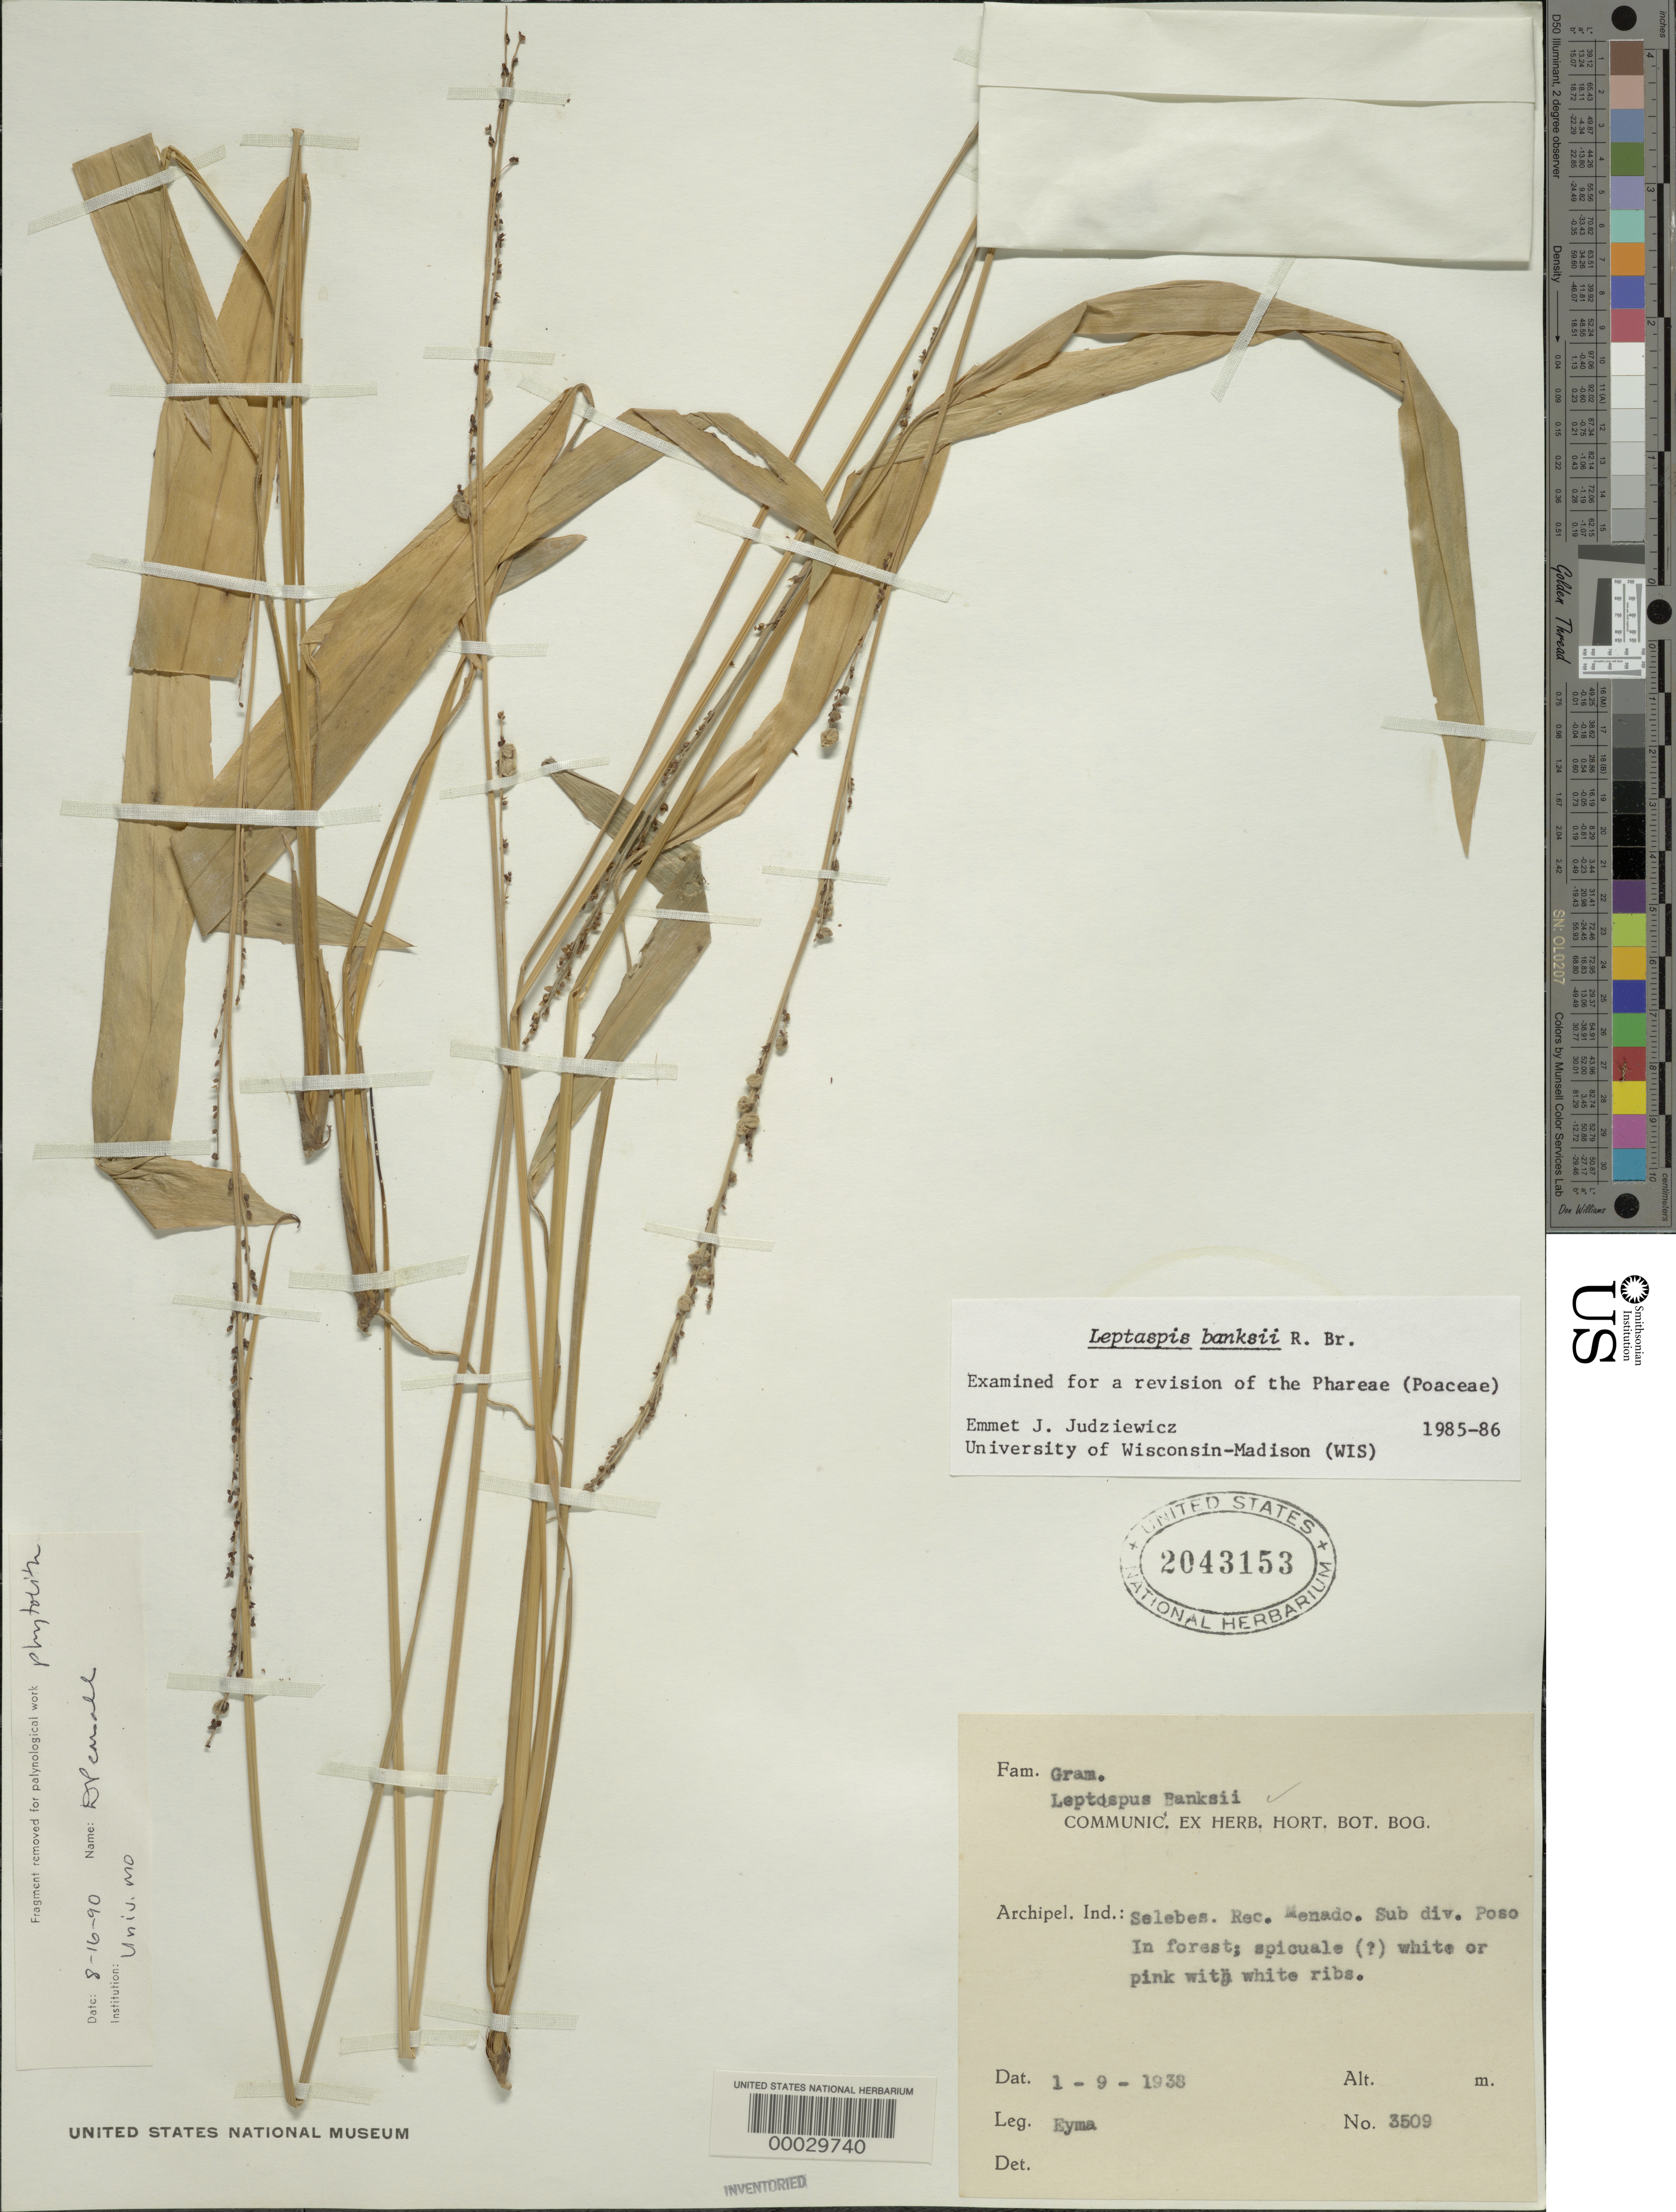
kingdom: Plantae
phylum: Tracheophyta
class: Liliopsida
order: Poales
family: Poaceae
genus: Leptaspis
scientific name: Leptaspis banksii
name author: R. Br.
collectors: P. J. Eyma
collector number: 3509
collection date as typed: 01 Sep 1938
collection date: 1938-09-01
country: Indonesia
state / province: Sulawesi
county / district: Sulawesi Utara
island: Sulawesi [Celebes]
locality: Sub div. poso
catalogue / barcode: US 2043153